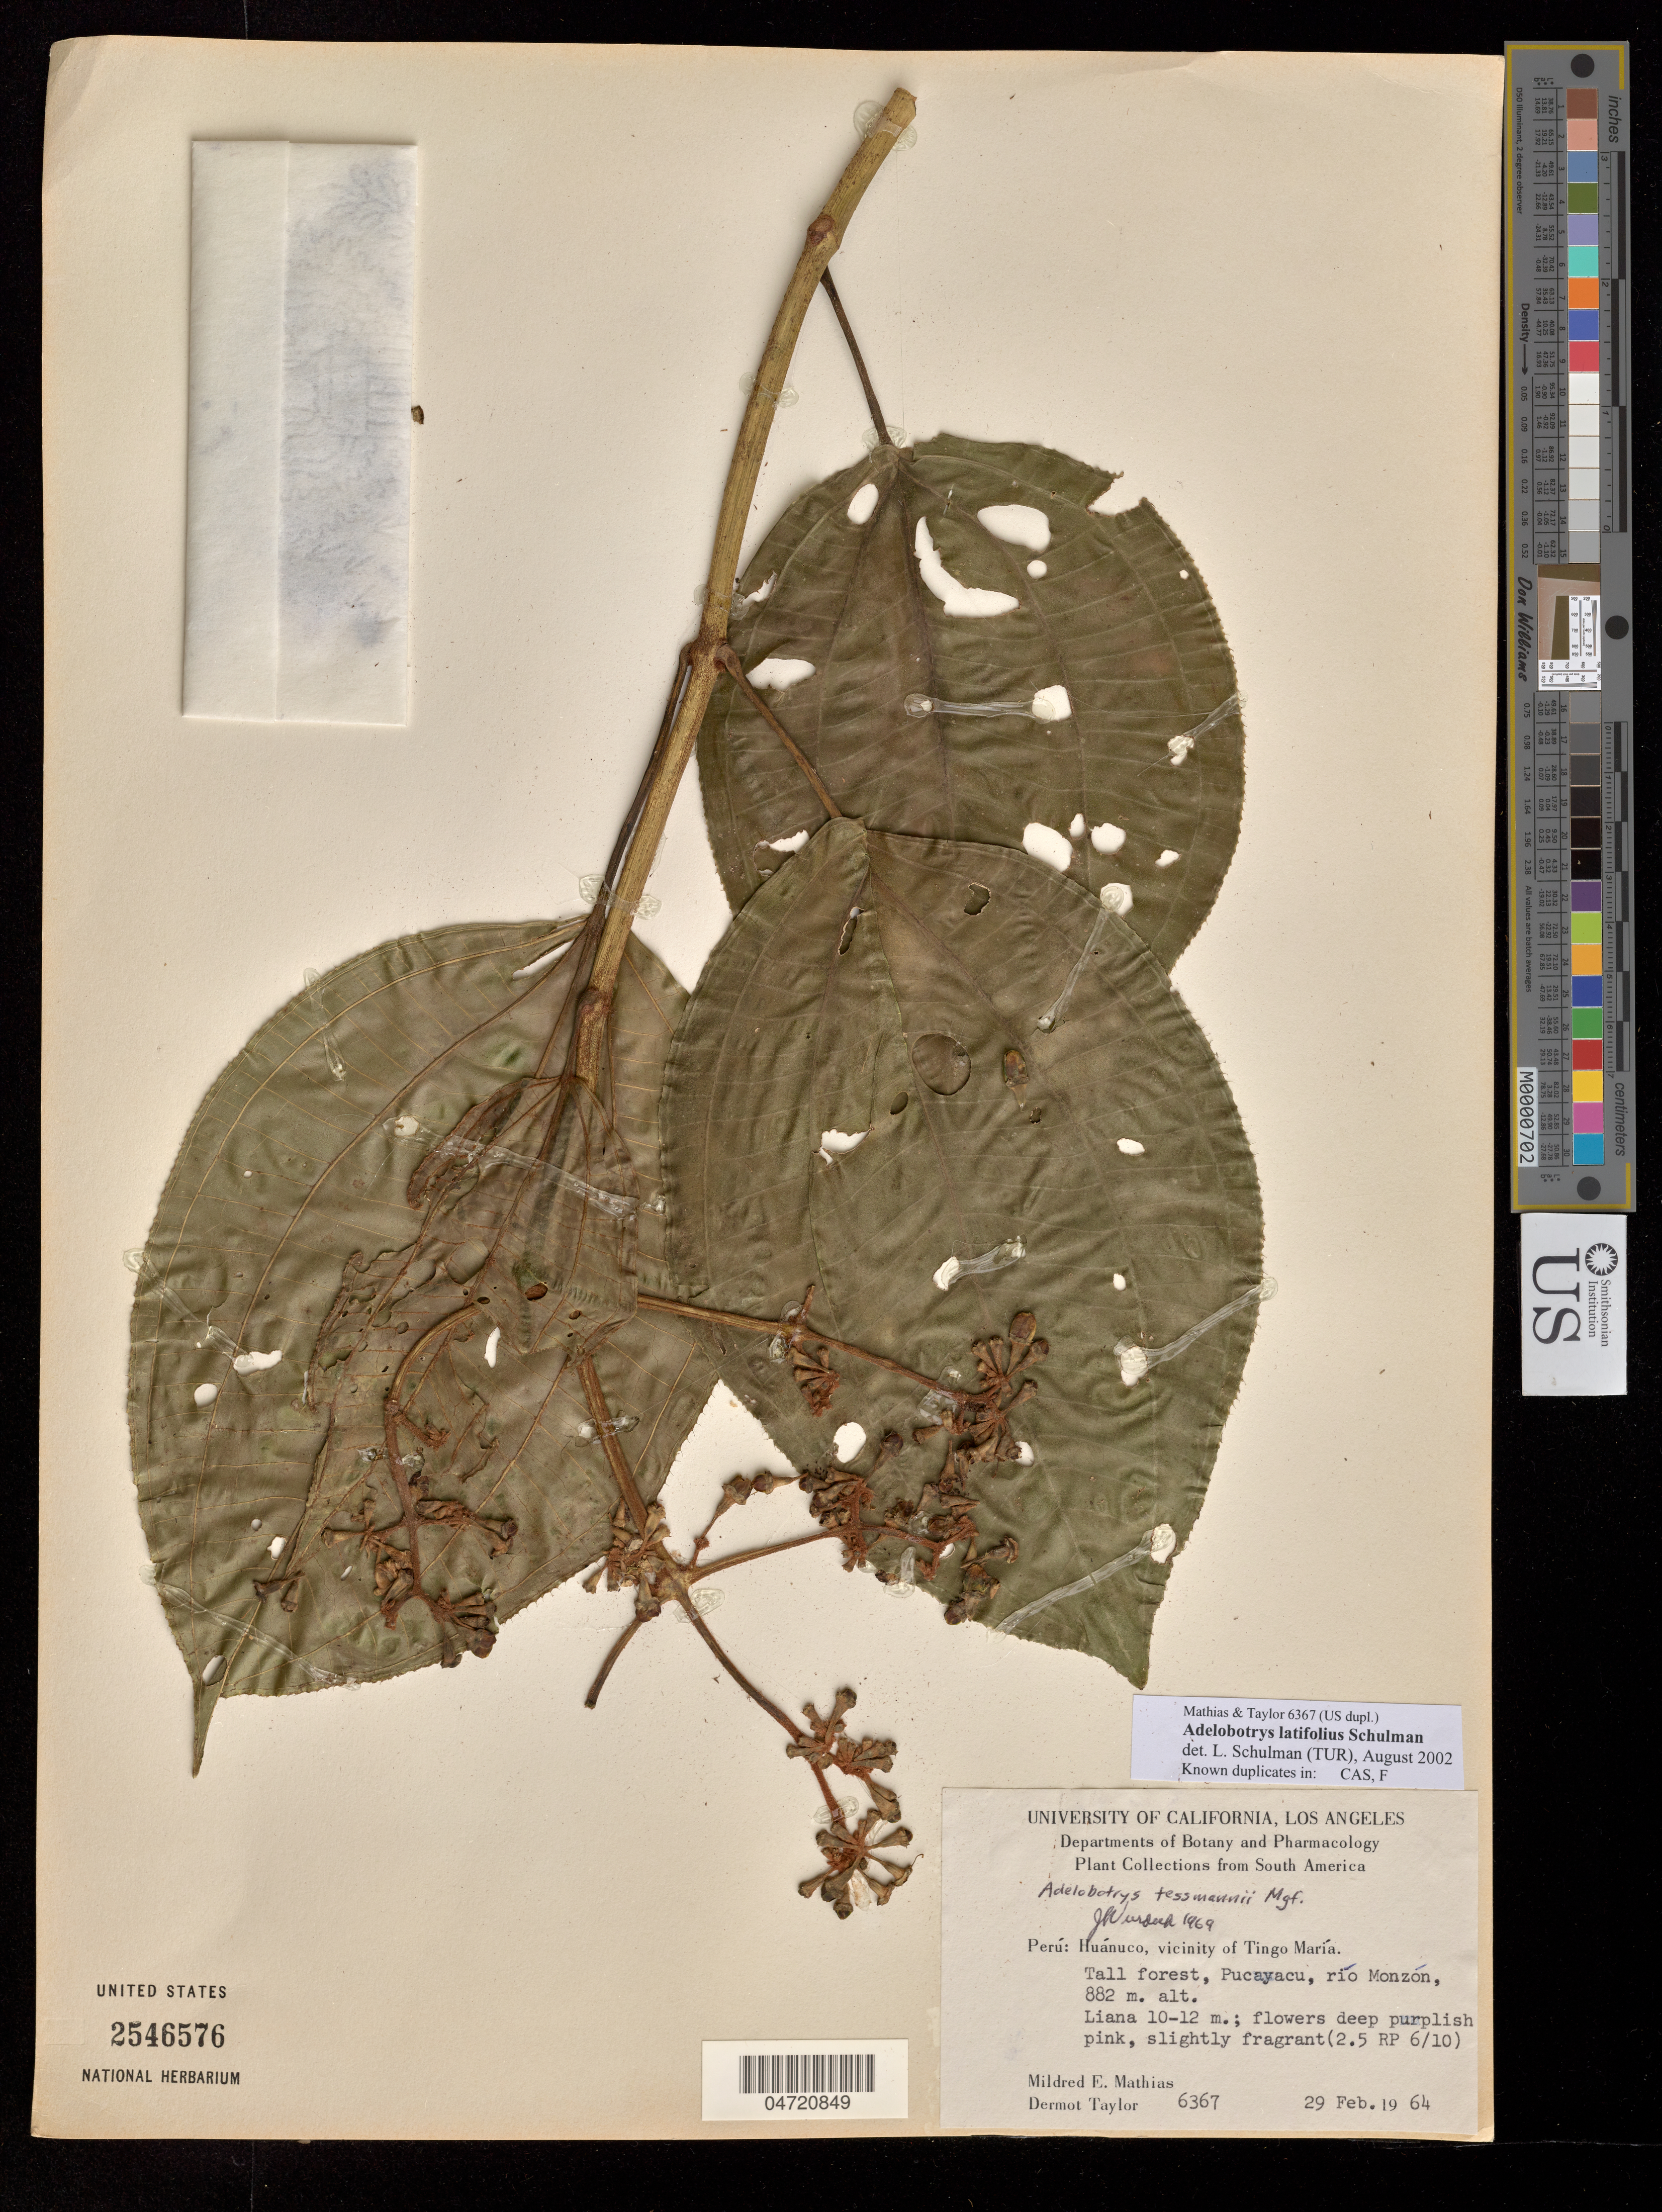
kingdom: Plantae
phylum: Tracheophyta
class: Magnoliopsida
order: Myrtales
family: Melastomataceae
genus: Adelobotrys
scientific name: Adelobotrys latifolius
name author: Schulman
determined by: Schulman, Leif, (TUR), University of Turku (FINLAND)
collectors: M. E. Mathias & D. Taylor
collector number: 6367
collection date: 1964-02-29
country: Peru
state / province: Huánuco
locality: Vicinity of Tingo Maria, Pucayacu, Rio Monzon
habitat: Tall forest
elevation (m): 882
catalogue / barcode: US 2546576